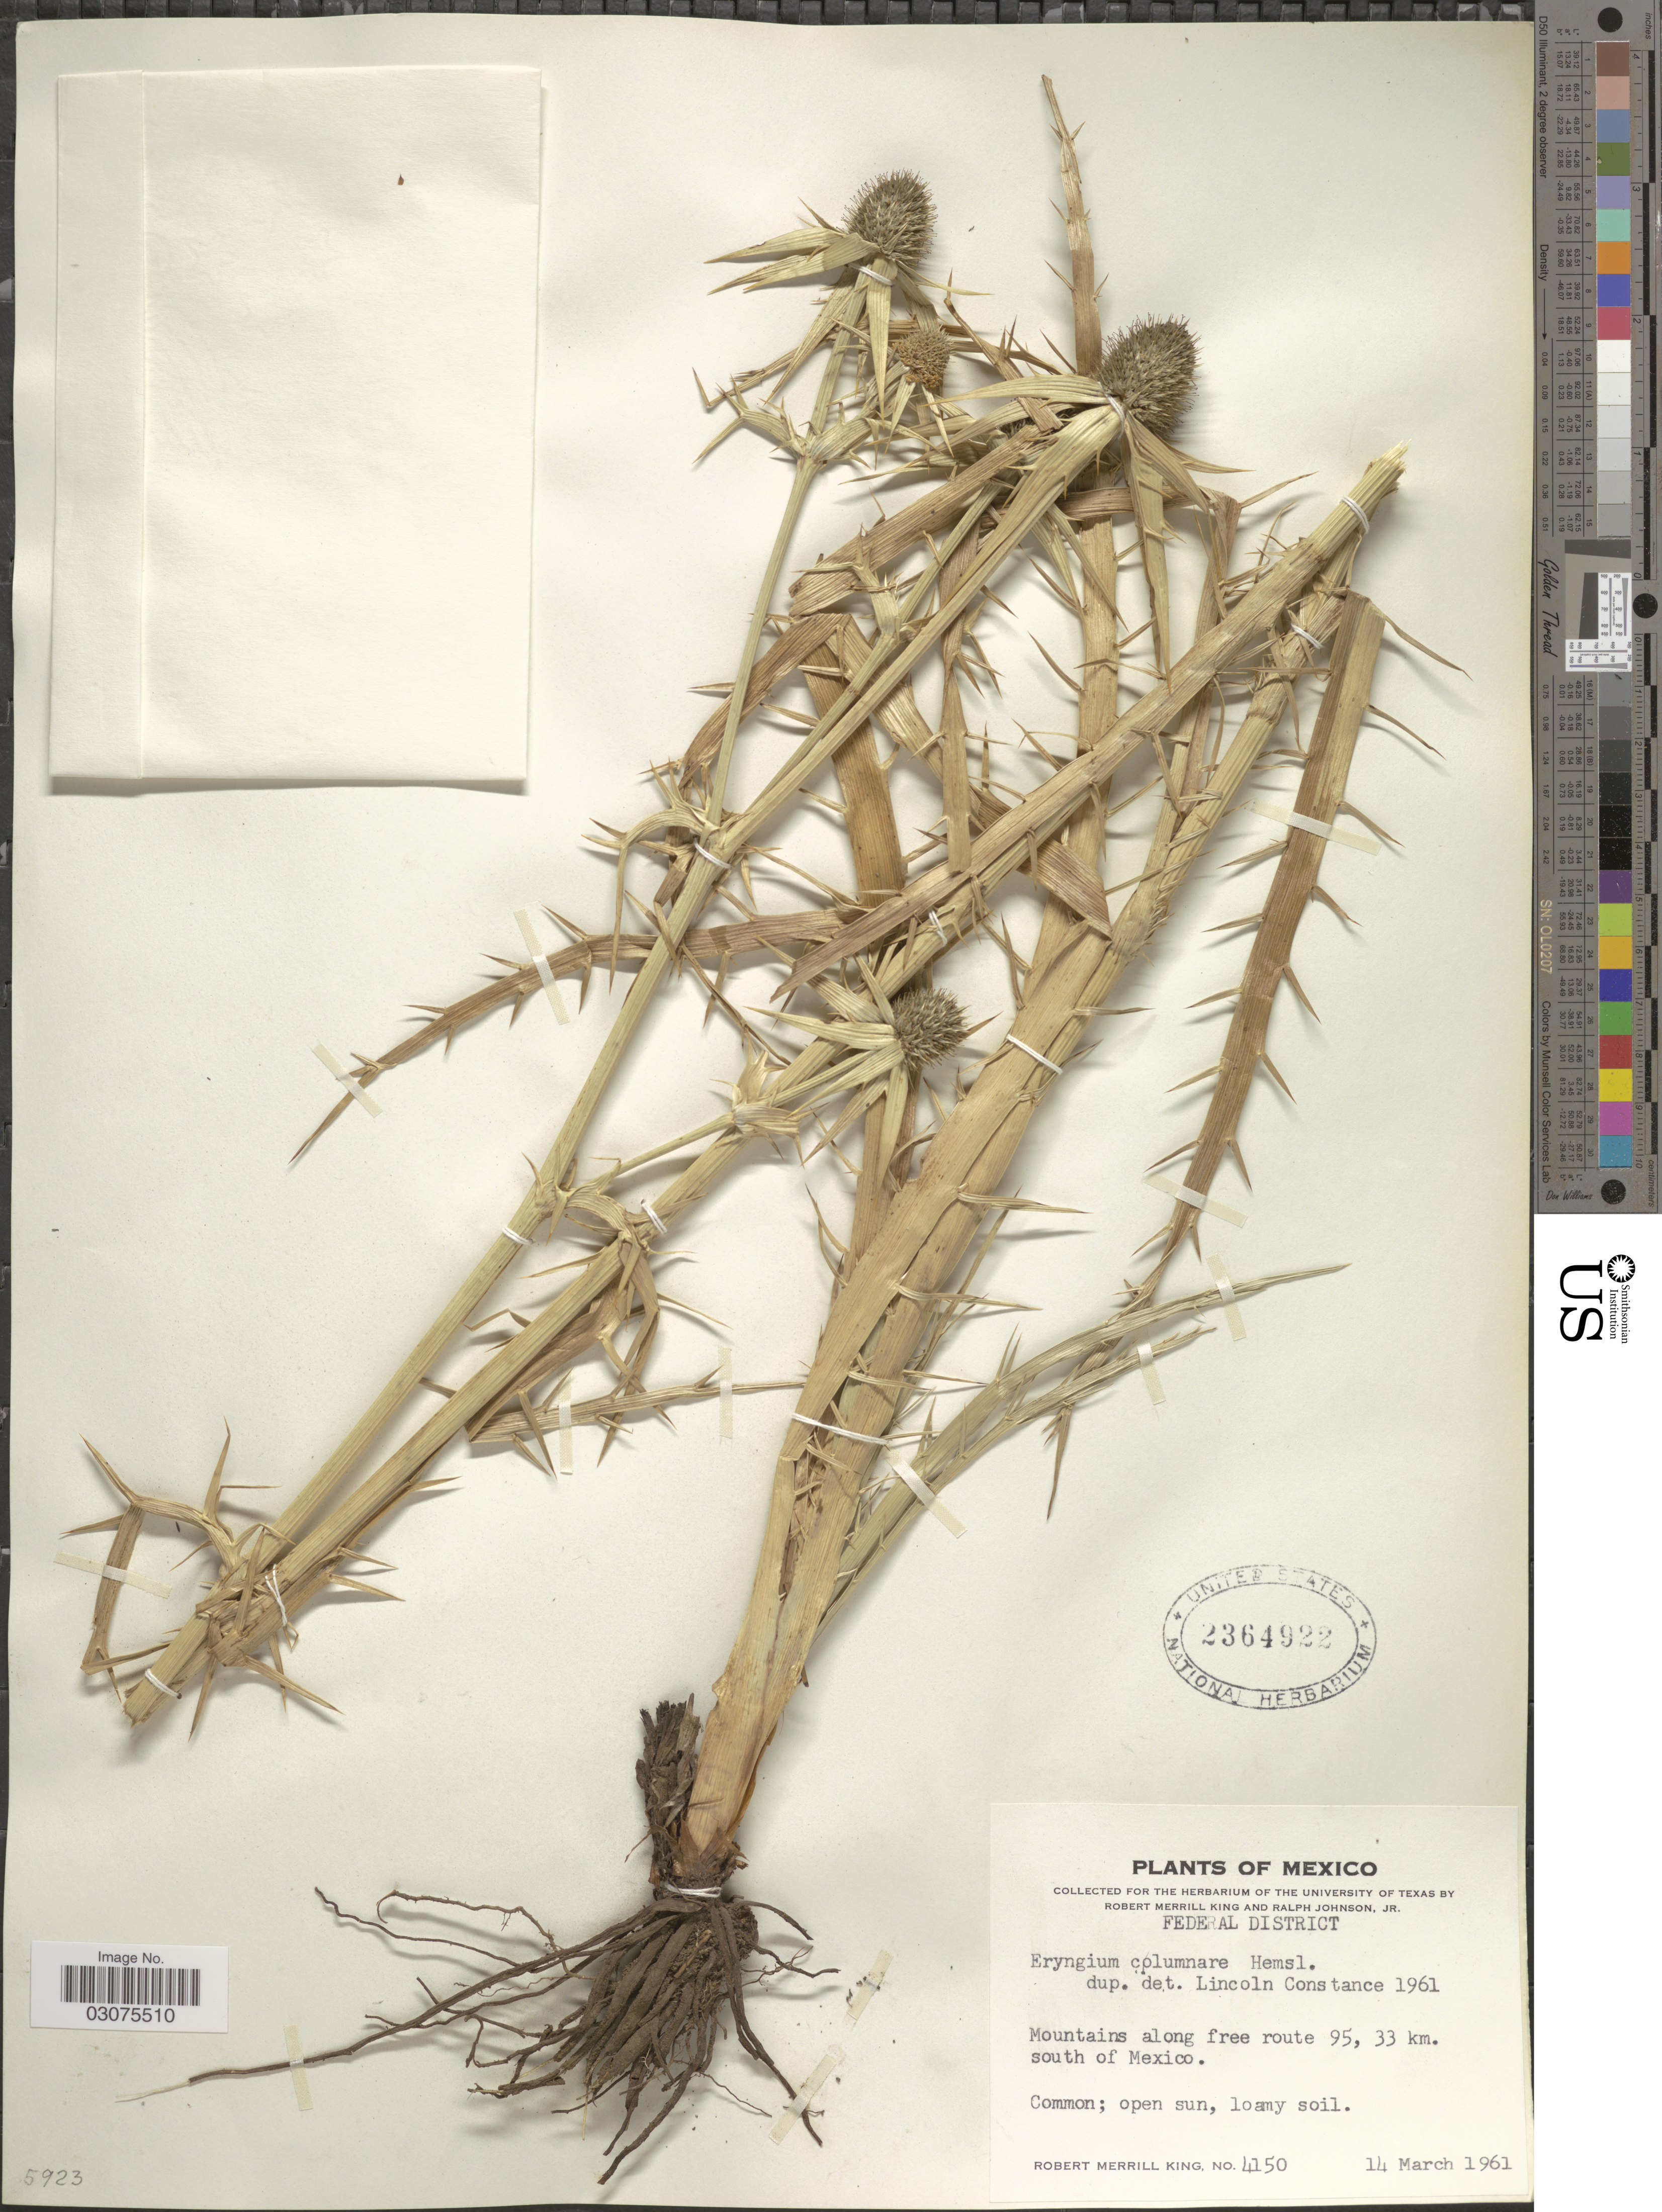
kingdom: Plantae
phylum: Tracheophyta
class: Magnoliopsida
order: Apiales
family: Apiaceae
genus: Eryngium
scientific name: Eryngium columnare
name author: Hemsl.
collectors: R. M. King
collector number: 4150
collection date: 1961-03-14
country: Mexico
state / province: Distrito Federal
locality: Mountains along free route 95, 33 km. south of Mexico.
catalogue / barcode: US 2364922